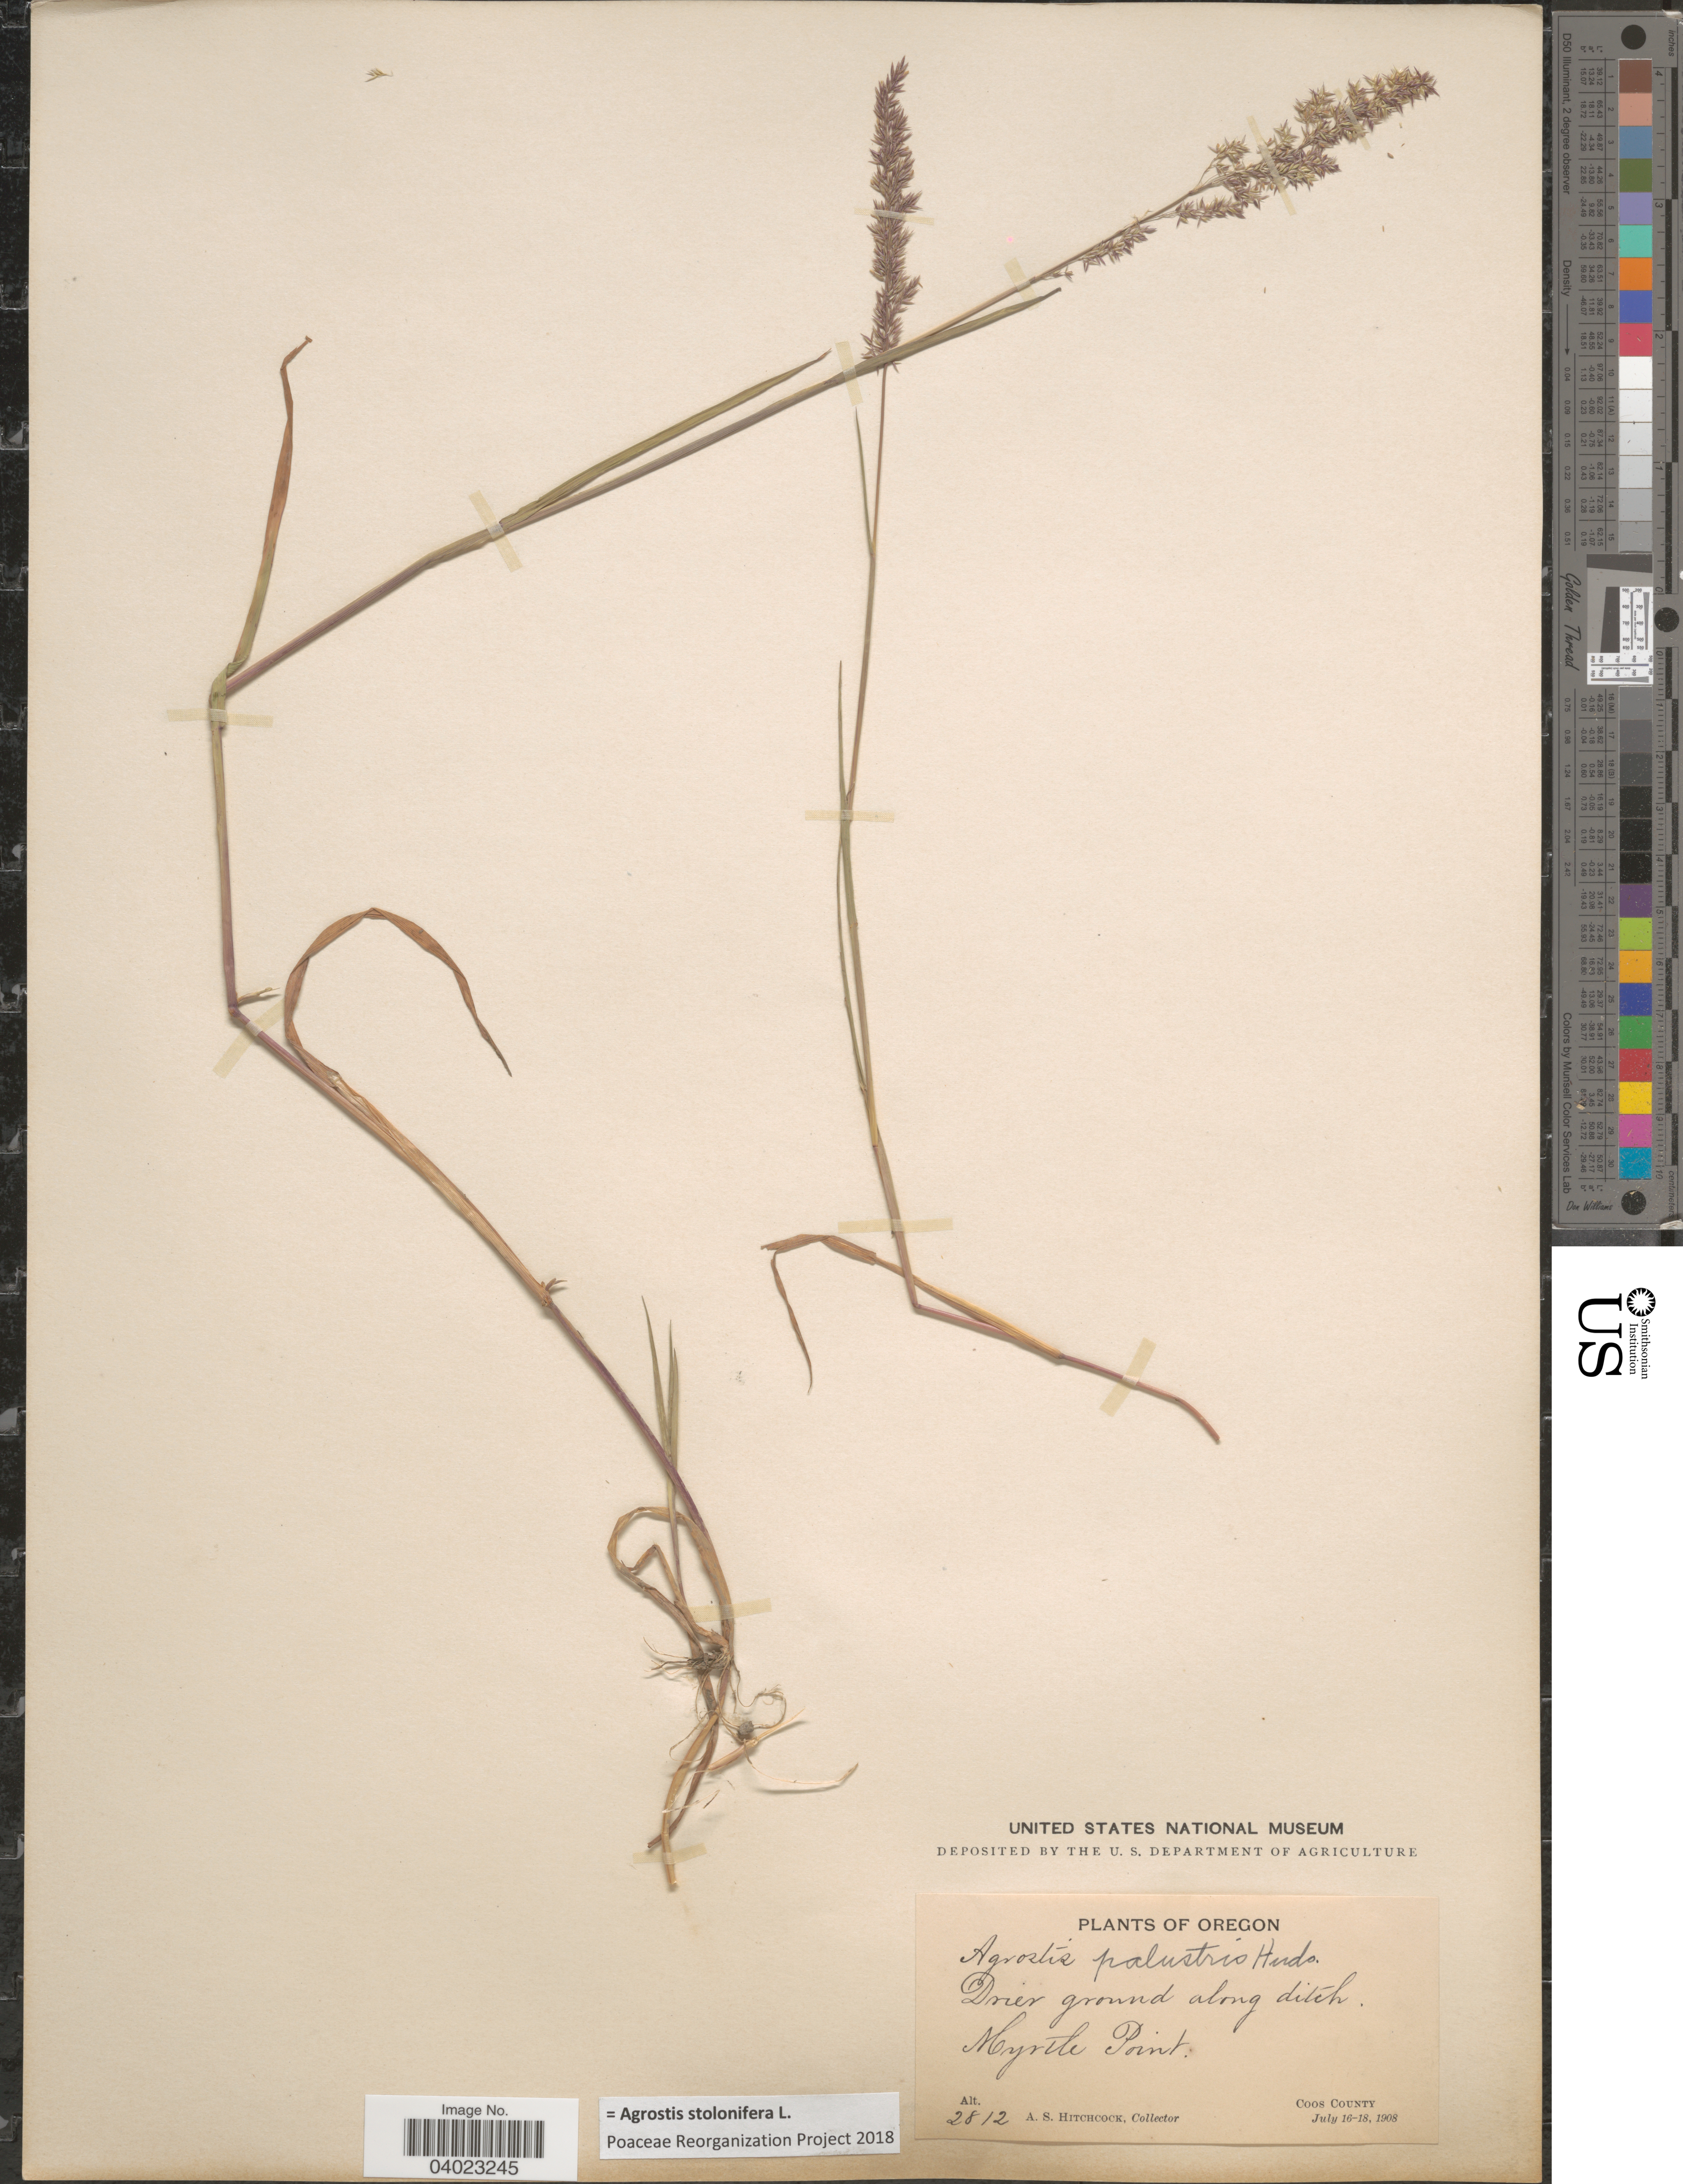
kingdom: Plantae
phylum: Tracheophyta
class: Liliopsida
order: Poales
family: Poaceae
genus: Agrostis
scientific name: Agrostis stolonifera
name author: L.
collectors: A. S. Hitchcock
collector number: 2812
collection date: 1908-07-16/1908-07-18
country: United States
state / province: Oregon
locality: Drier ground along ditch. Myrtle Point. Coos County.